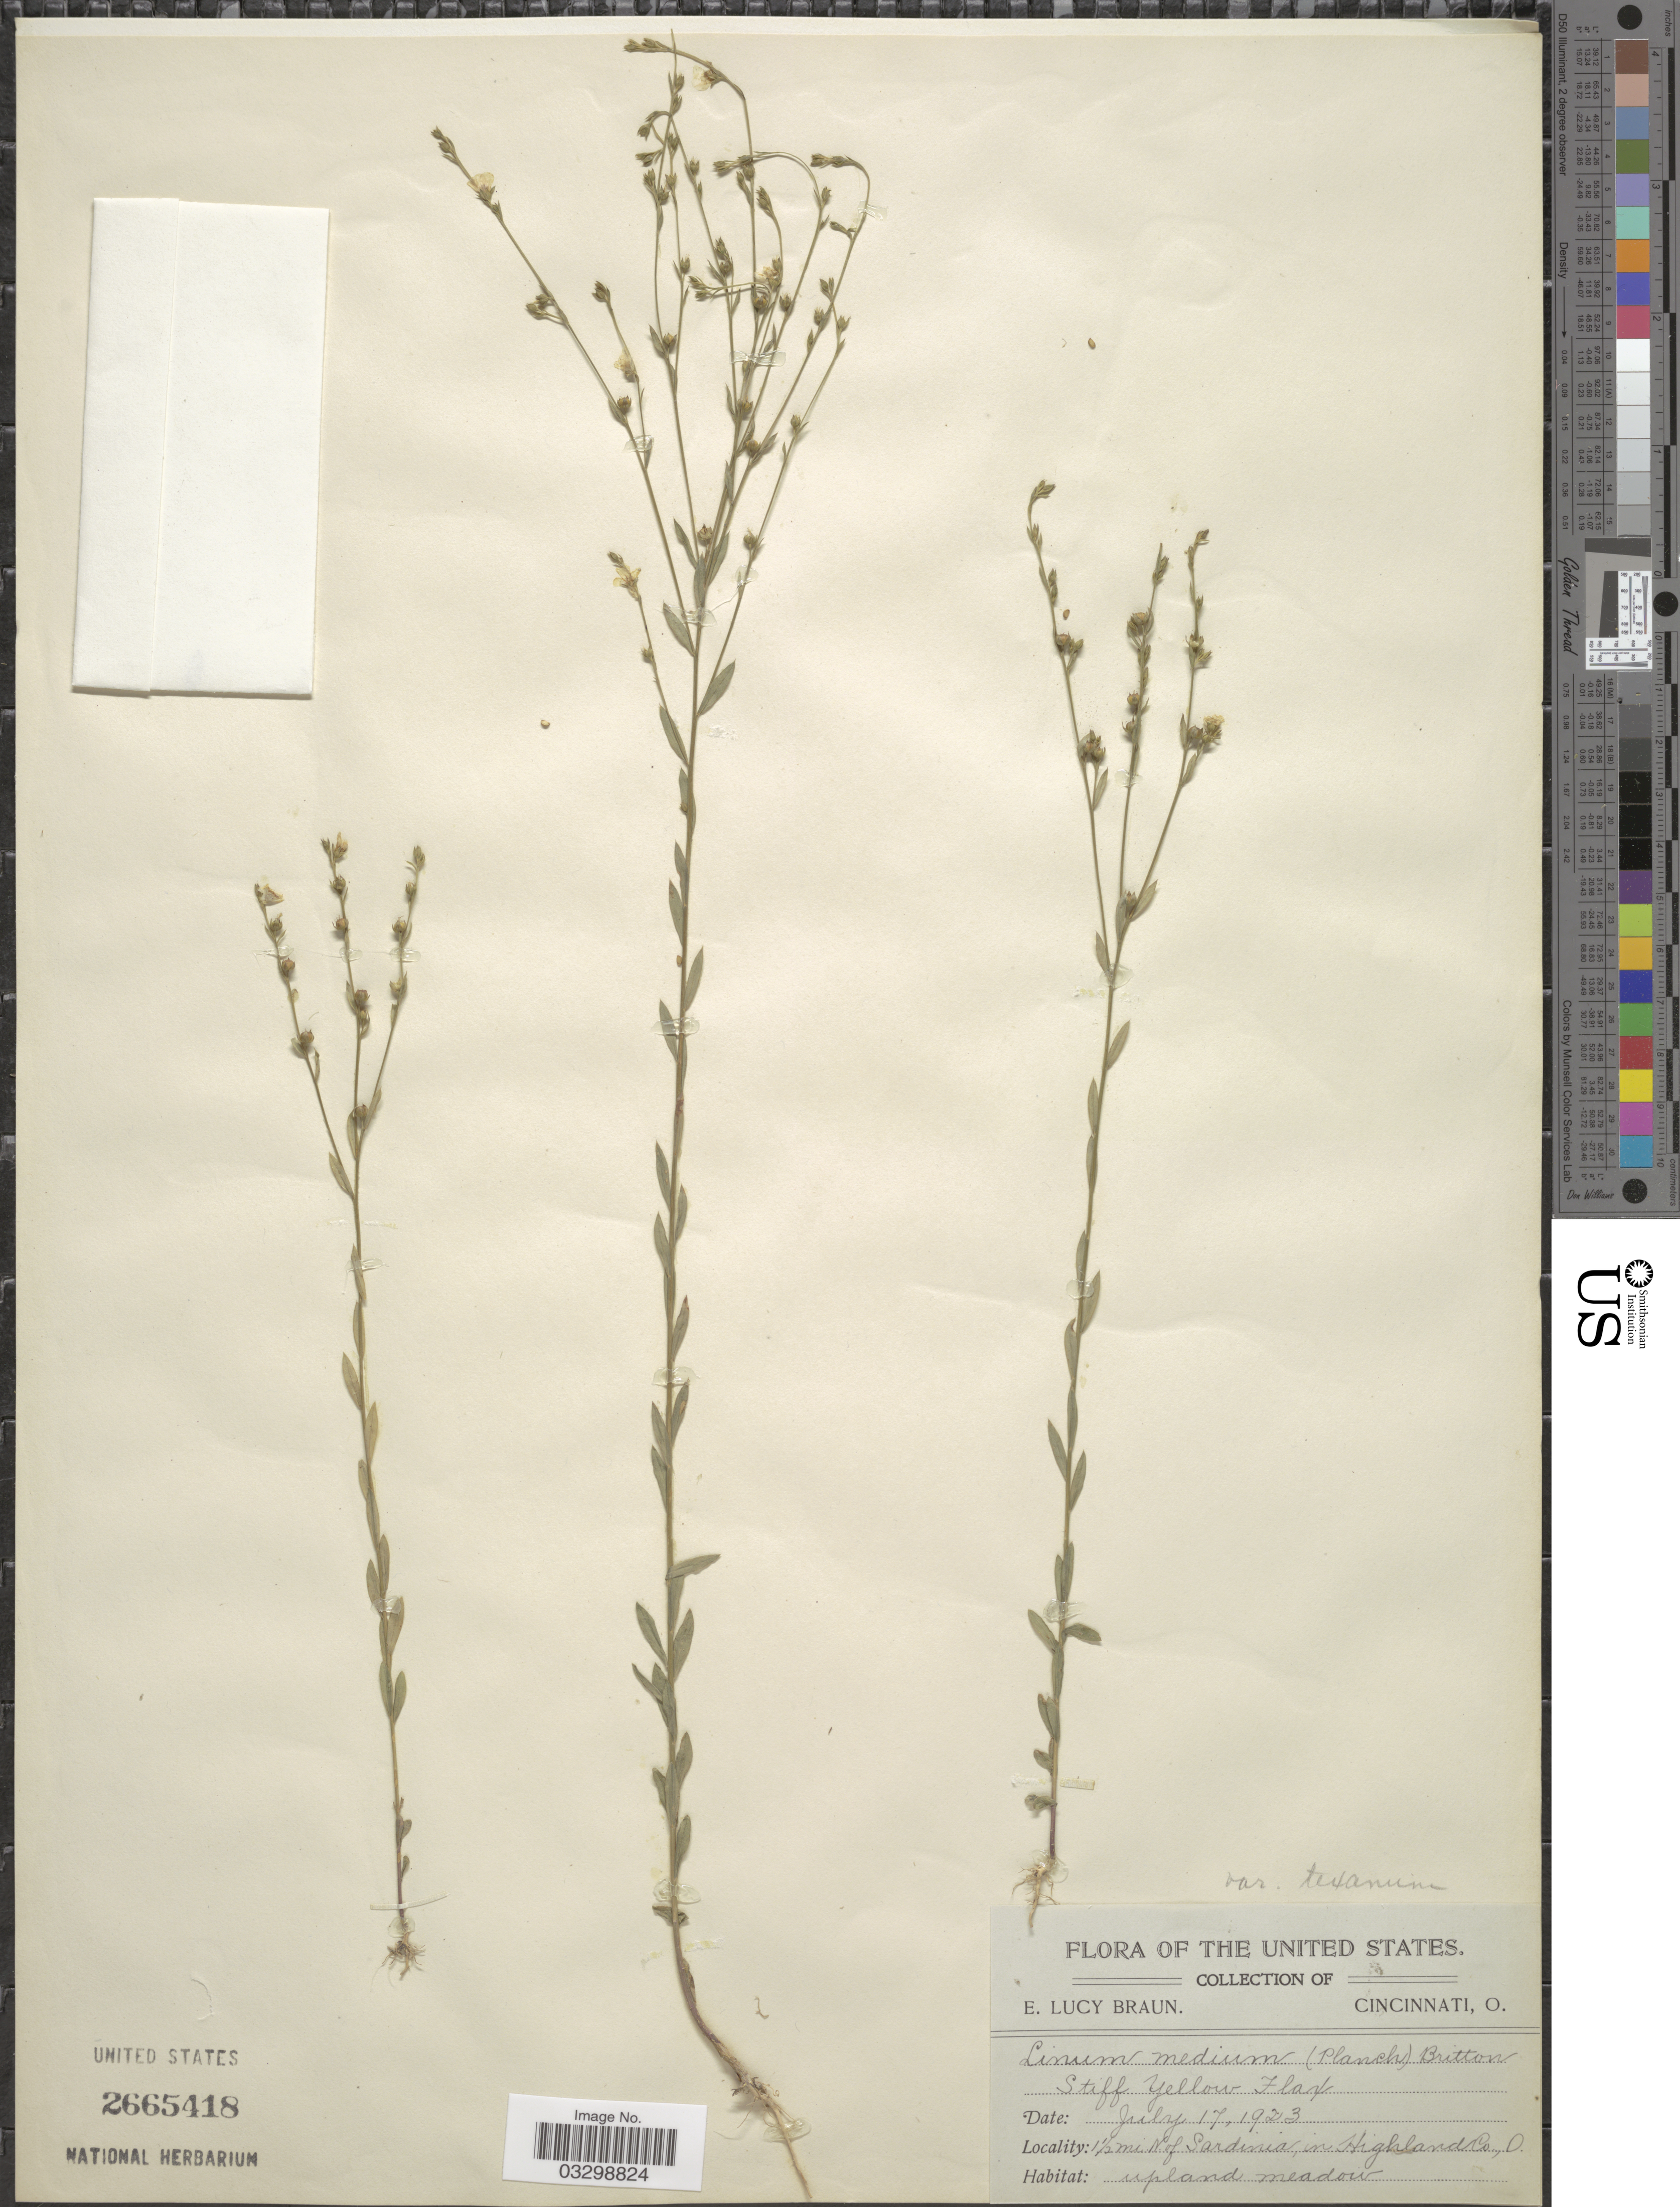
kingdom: Plantae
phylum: Tracheophyta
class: Magnoliopsida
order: Malpighiales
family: Linaceae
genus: Linum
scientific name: Linum medium var. texanum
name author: (Planch.) Fernald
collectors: E. L. Braun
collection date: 1923-07-17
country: United States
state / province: Ohio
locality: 1½ mi. N of Sardinia, in Highland Co.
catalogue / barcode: US 2665418